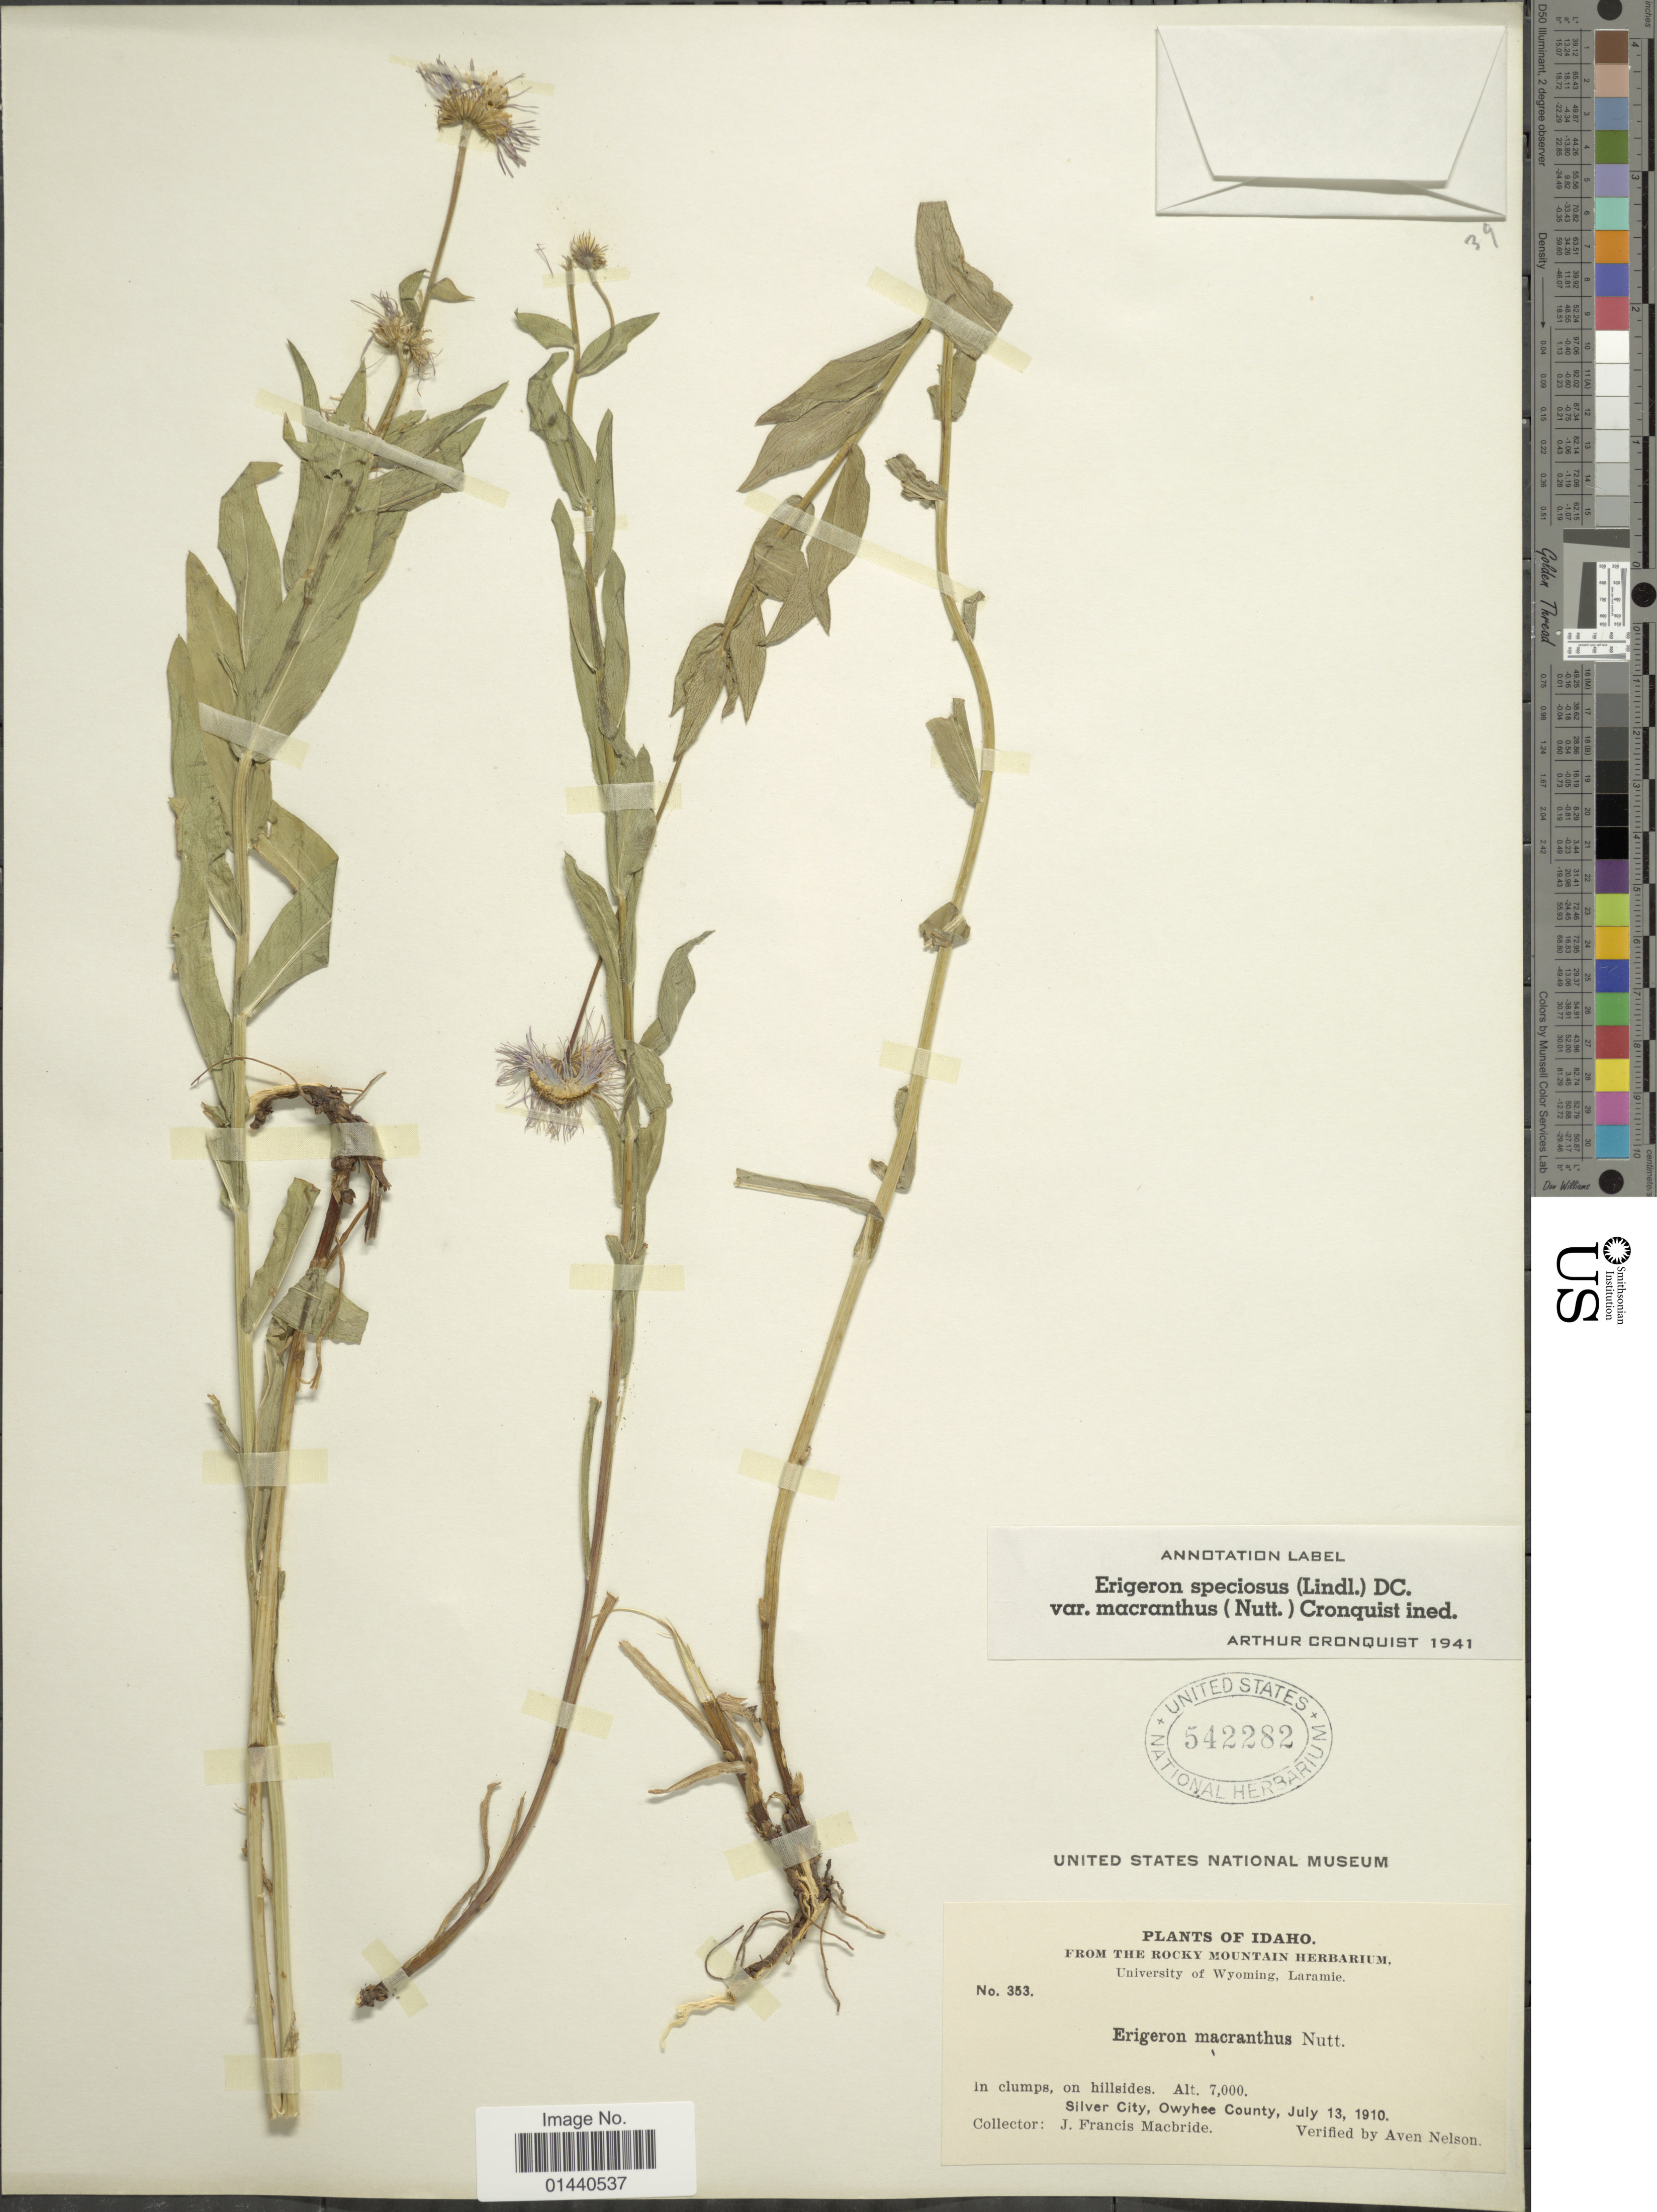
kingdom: Plantae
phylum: Tracheophyta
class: Magnoliopsida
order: Asterales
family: Asteraceae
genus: Erigeron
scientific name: Erigeron speciosus var. macranthus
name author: (Nutt.) Cronq.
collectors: J. F. Macbride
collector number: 353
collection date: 1910-07-13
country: United States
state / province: Idaho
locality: Silver City, Owyhee County.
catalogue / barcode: US 542282